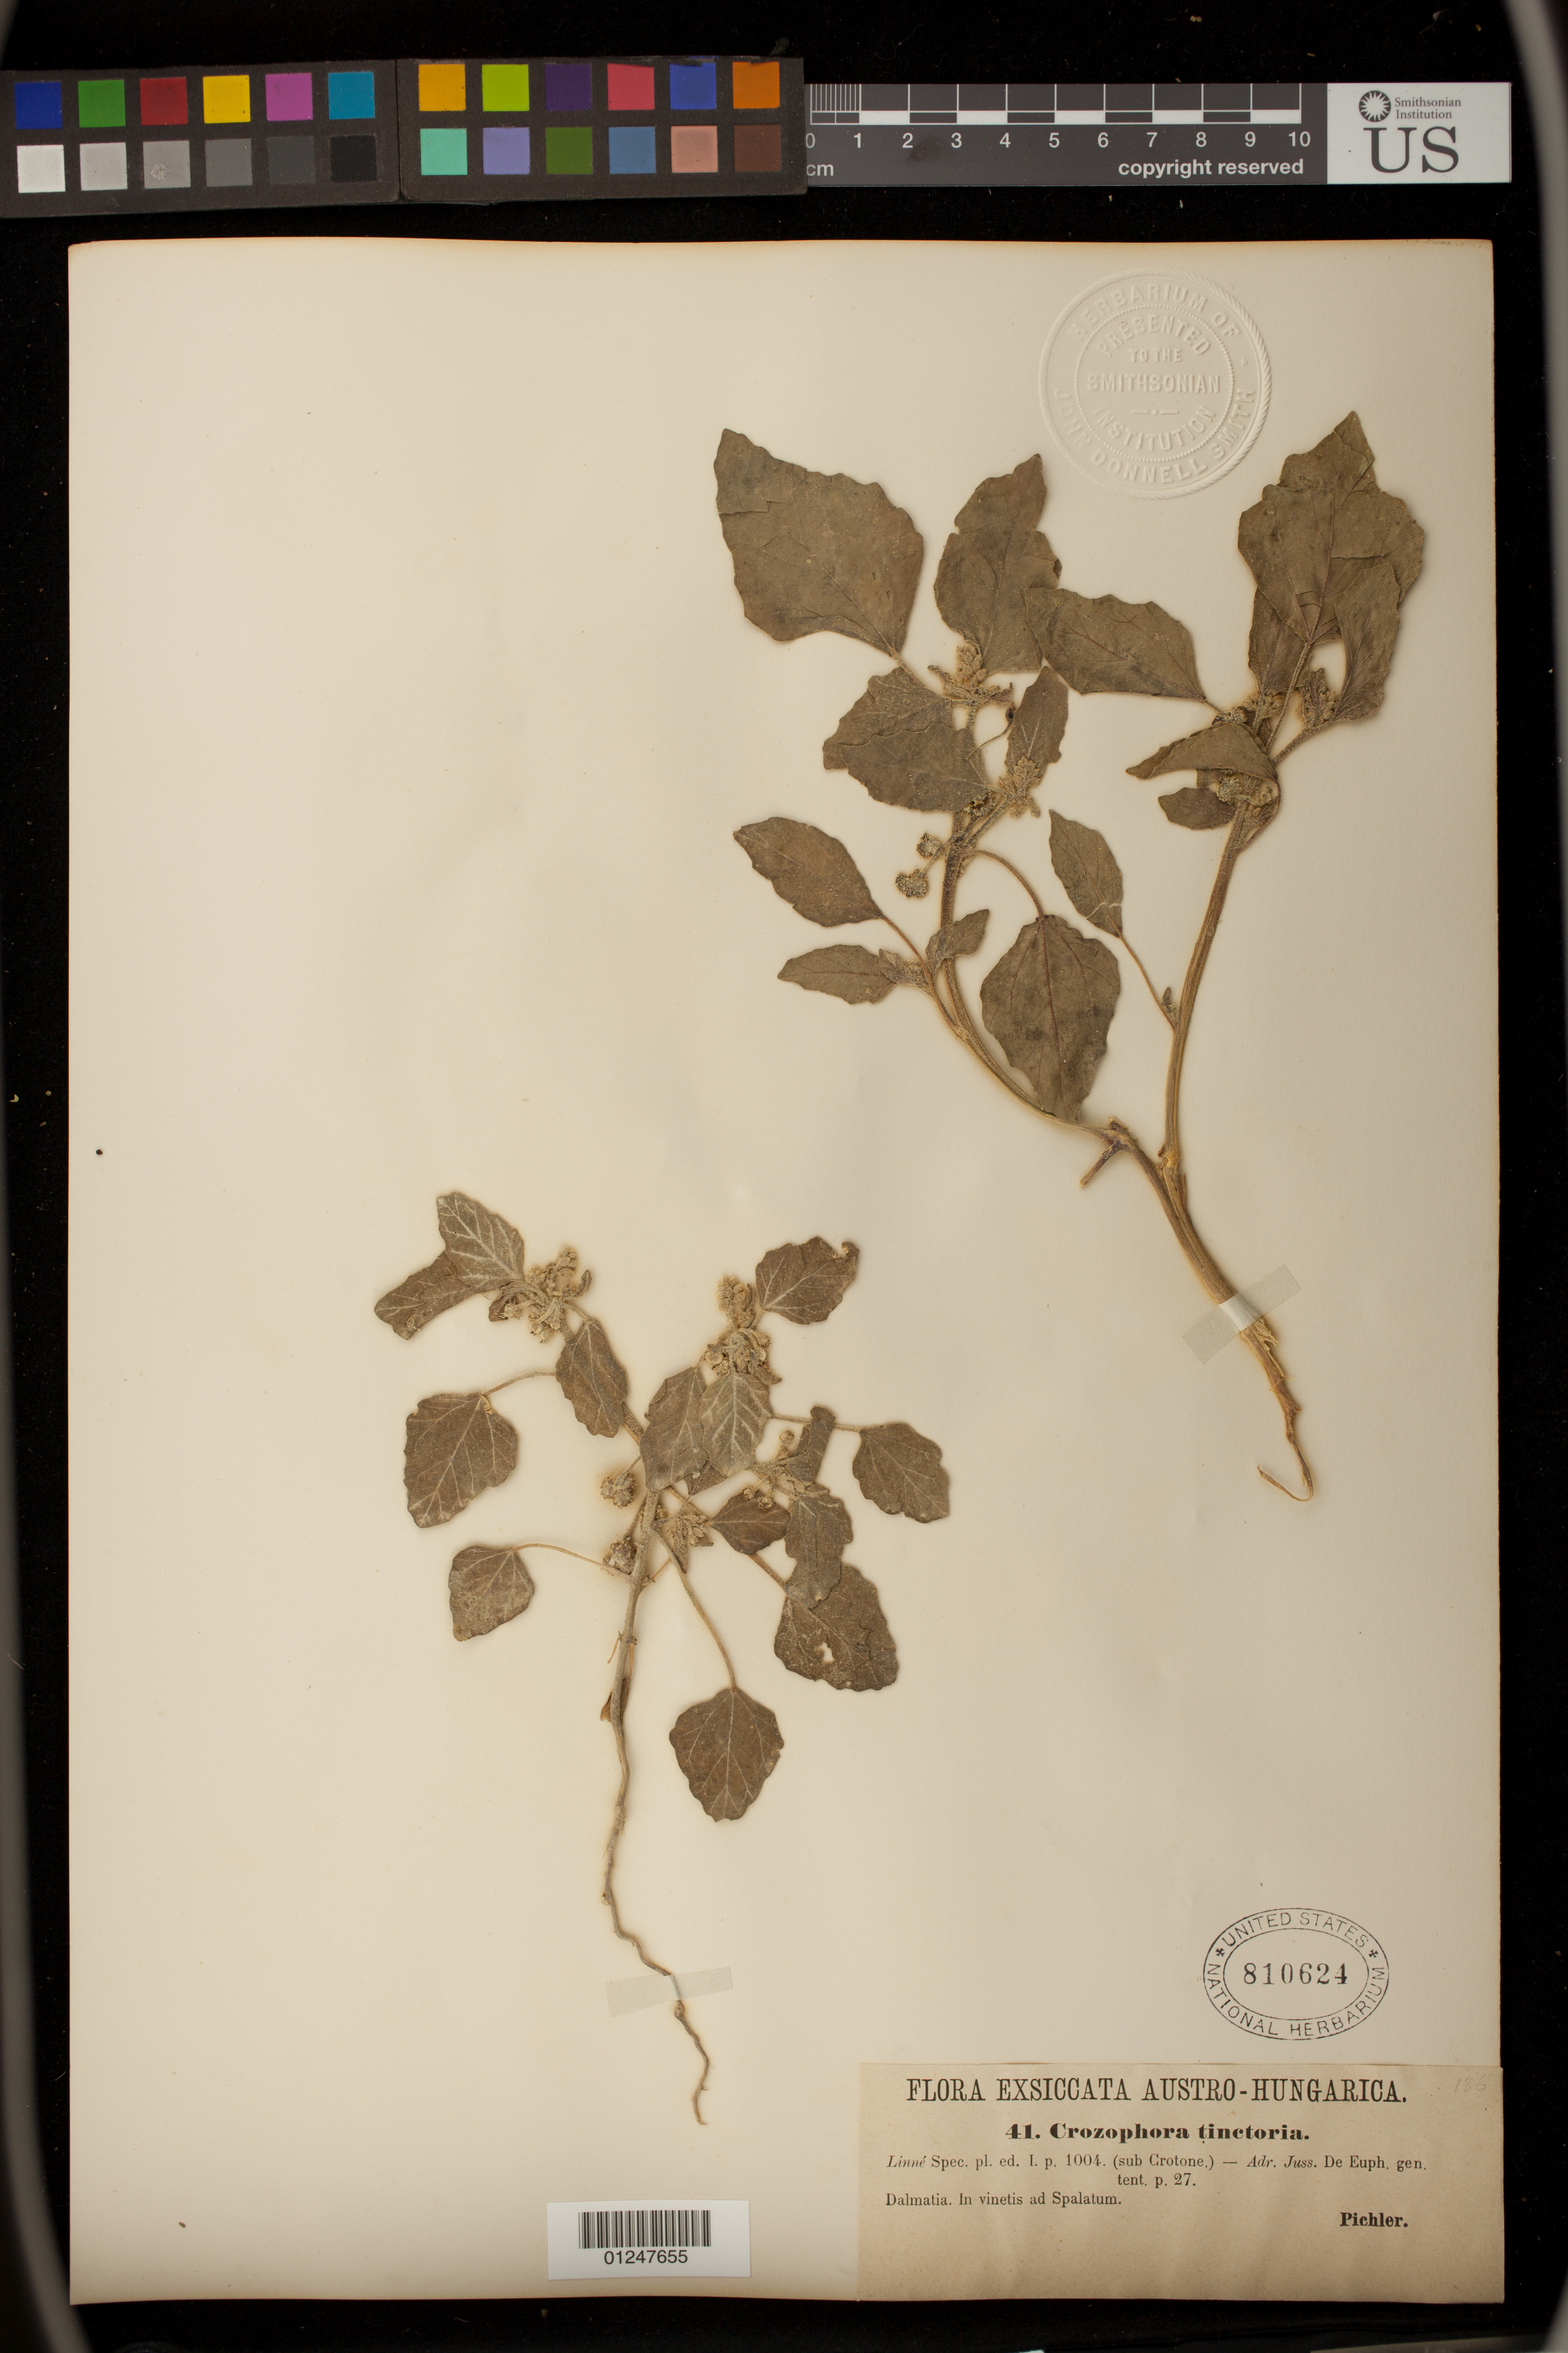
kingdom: Plantae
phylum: Tracheophyta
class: Magnoliopsida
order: Malpighiales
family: Euphorbiaceae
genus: Chrozophora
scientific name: Chrozophora tinctoria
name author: (L.) A. Juss.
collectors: T. Pichler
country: Croatia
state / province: Split-Dalmatia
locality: In vinetis ad Spalatum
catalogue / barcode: US 810624